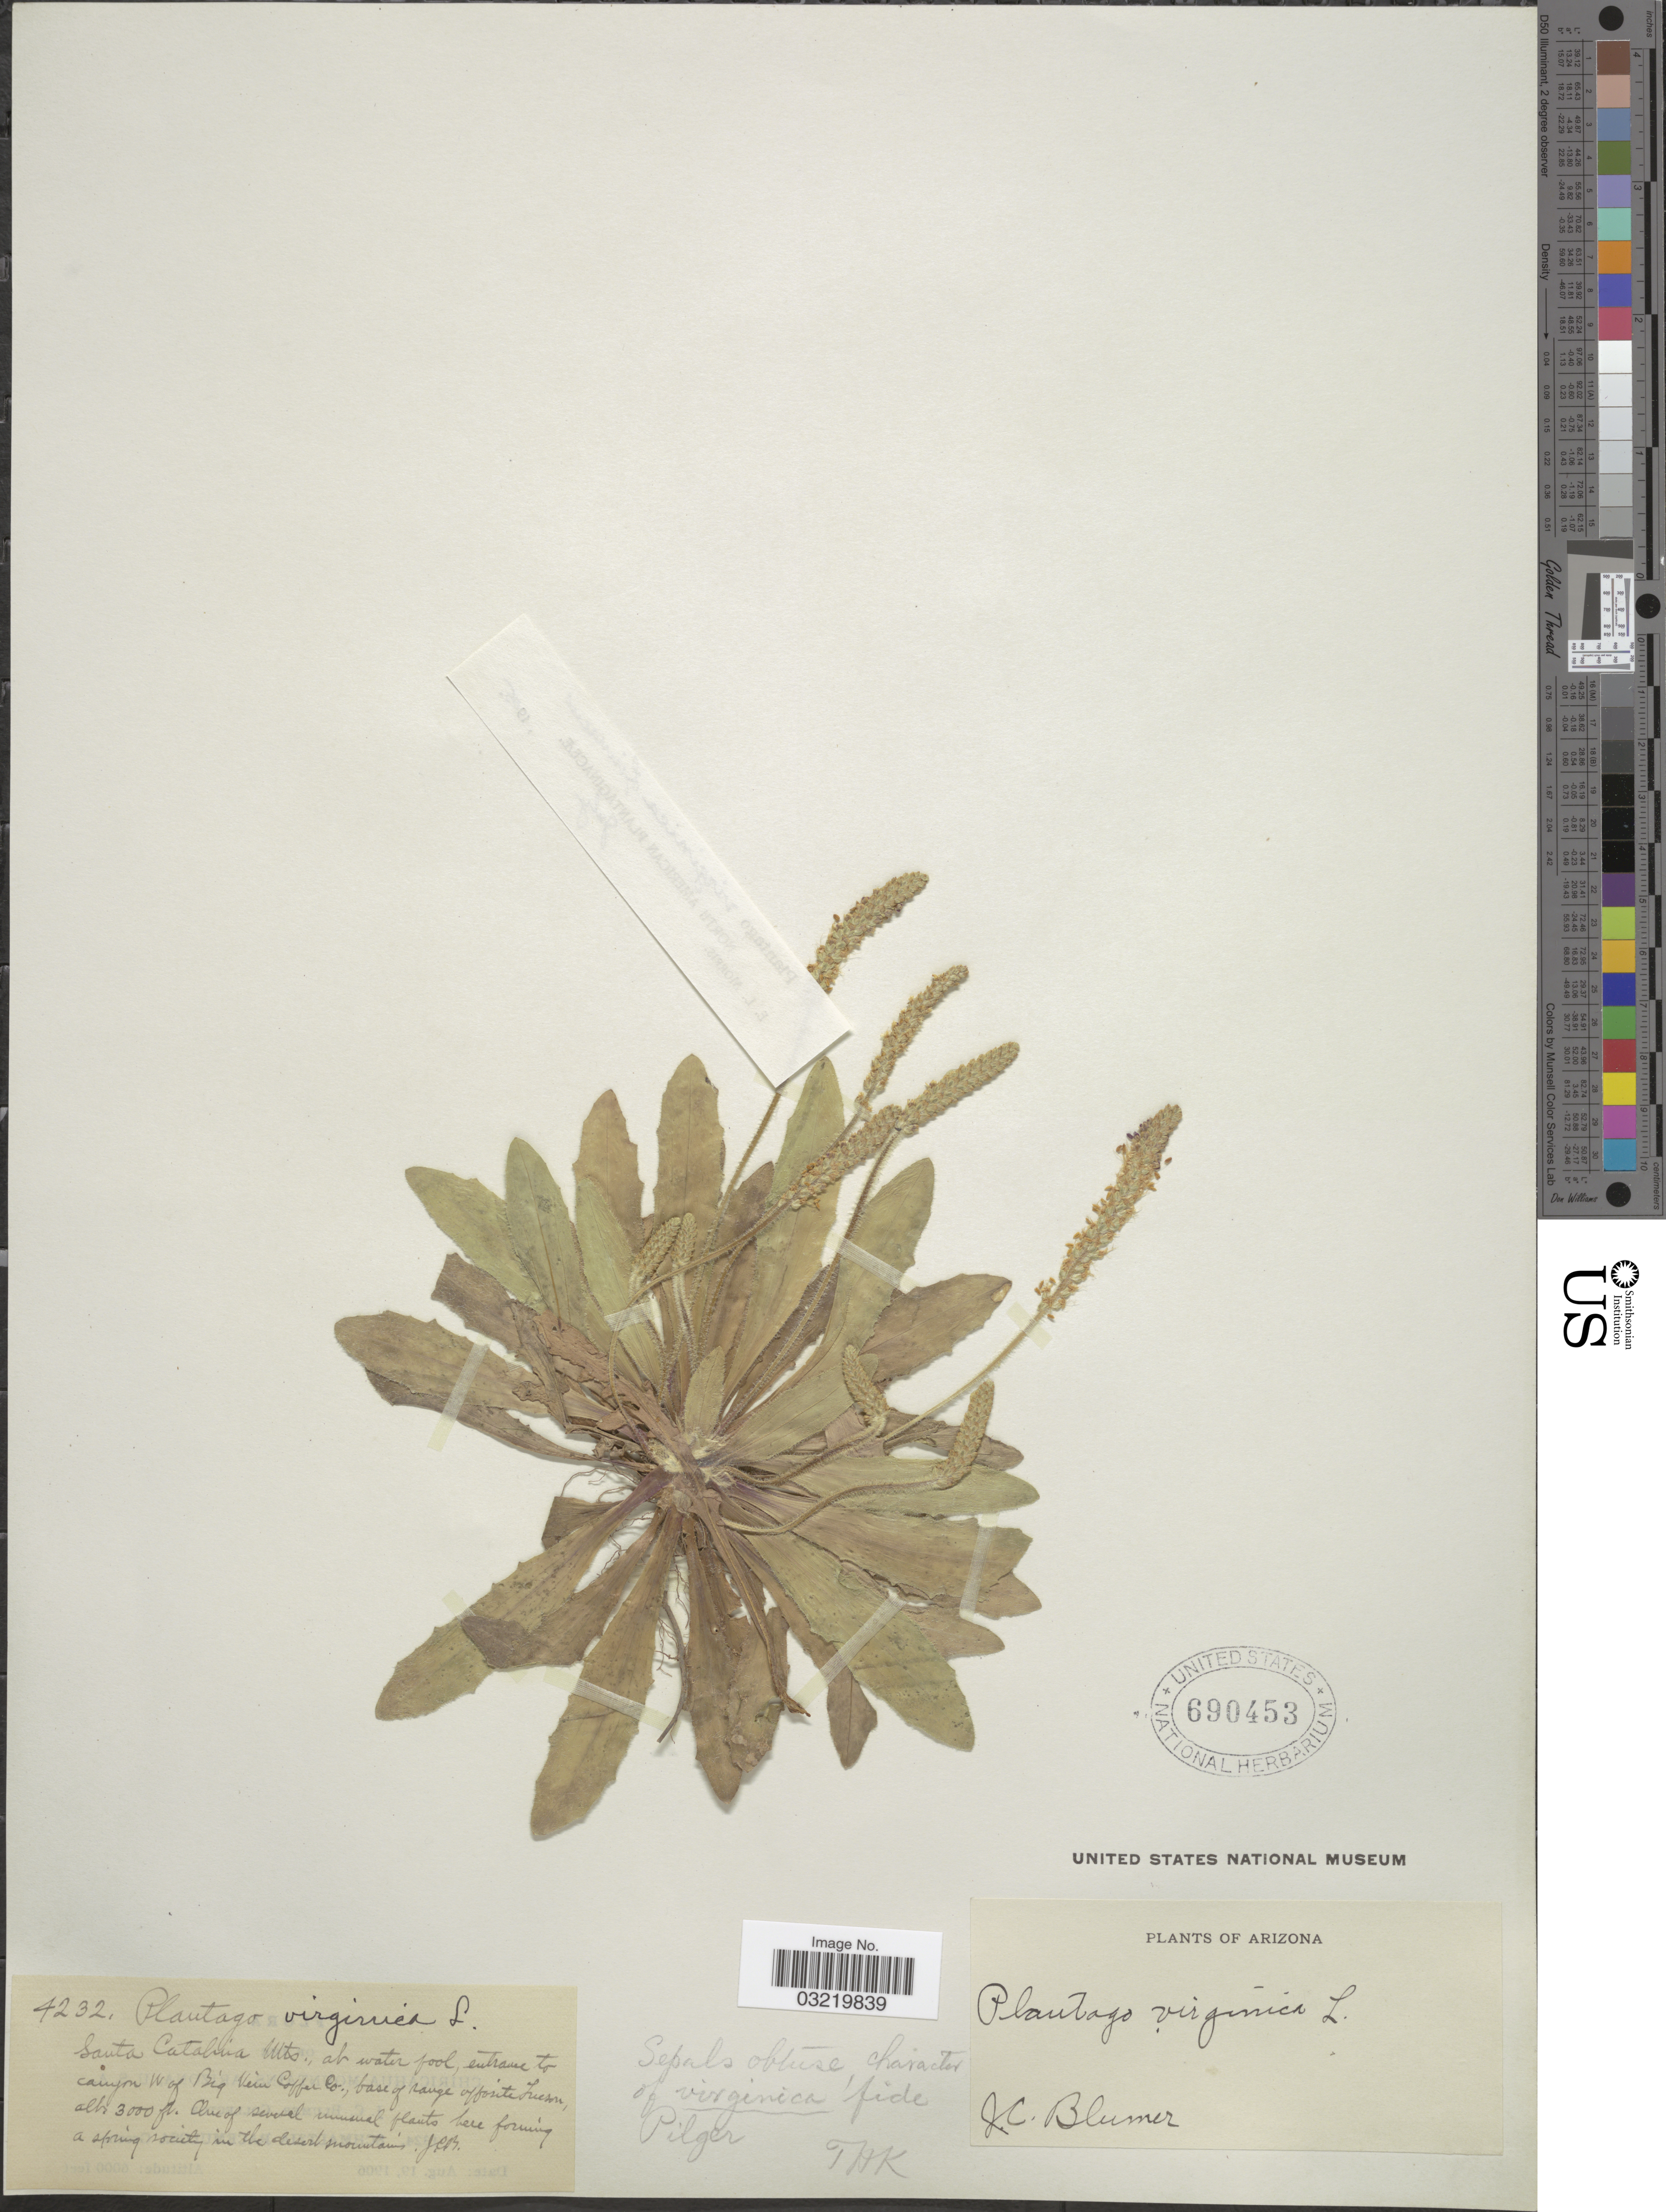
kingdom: Plantae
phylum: Tracheophyta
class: Magnoliopsida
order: Lamiales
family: Plantaginaceae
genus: Plantago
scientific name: Plantago virginica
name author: L.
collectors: J. C. Blumer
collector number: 4232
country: United States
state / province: Arizona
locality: Santa Catalina Mts., at water fool, entrance to canyon W of Big Vein Copper Co., base of opposite Tucson.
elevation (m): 914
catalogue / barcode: US 690453